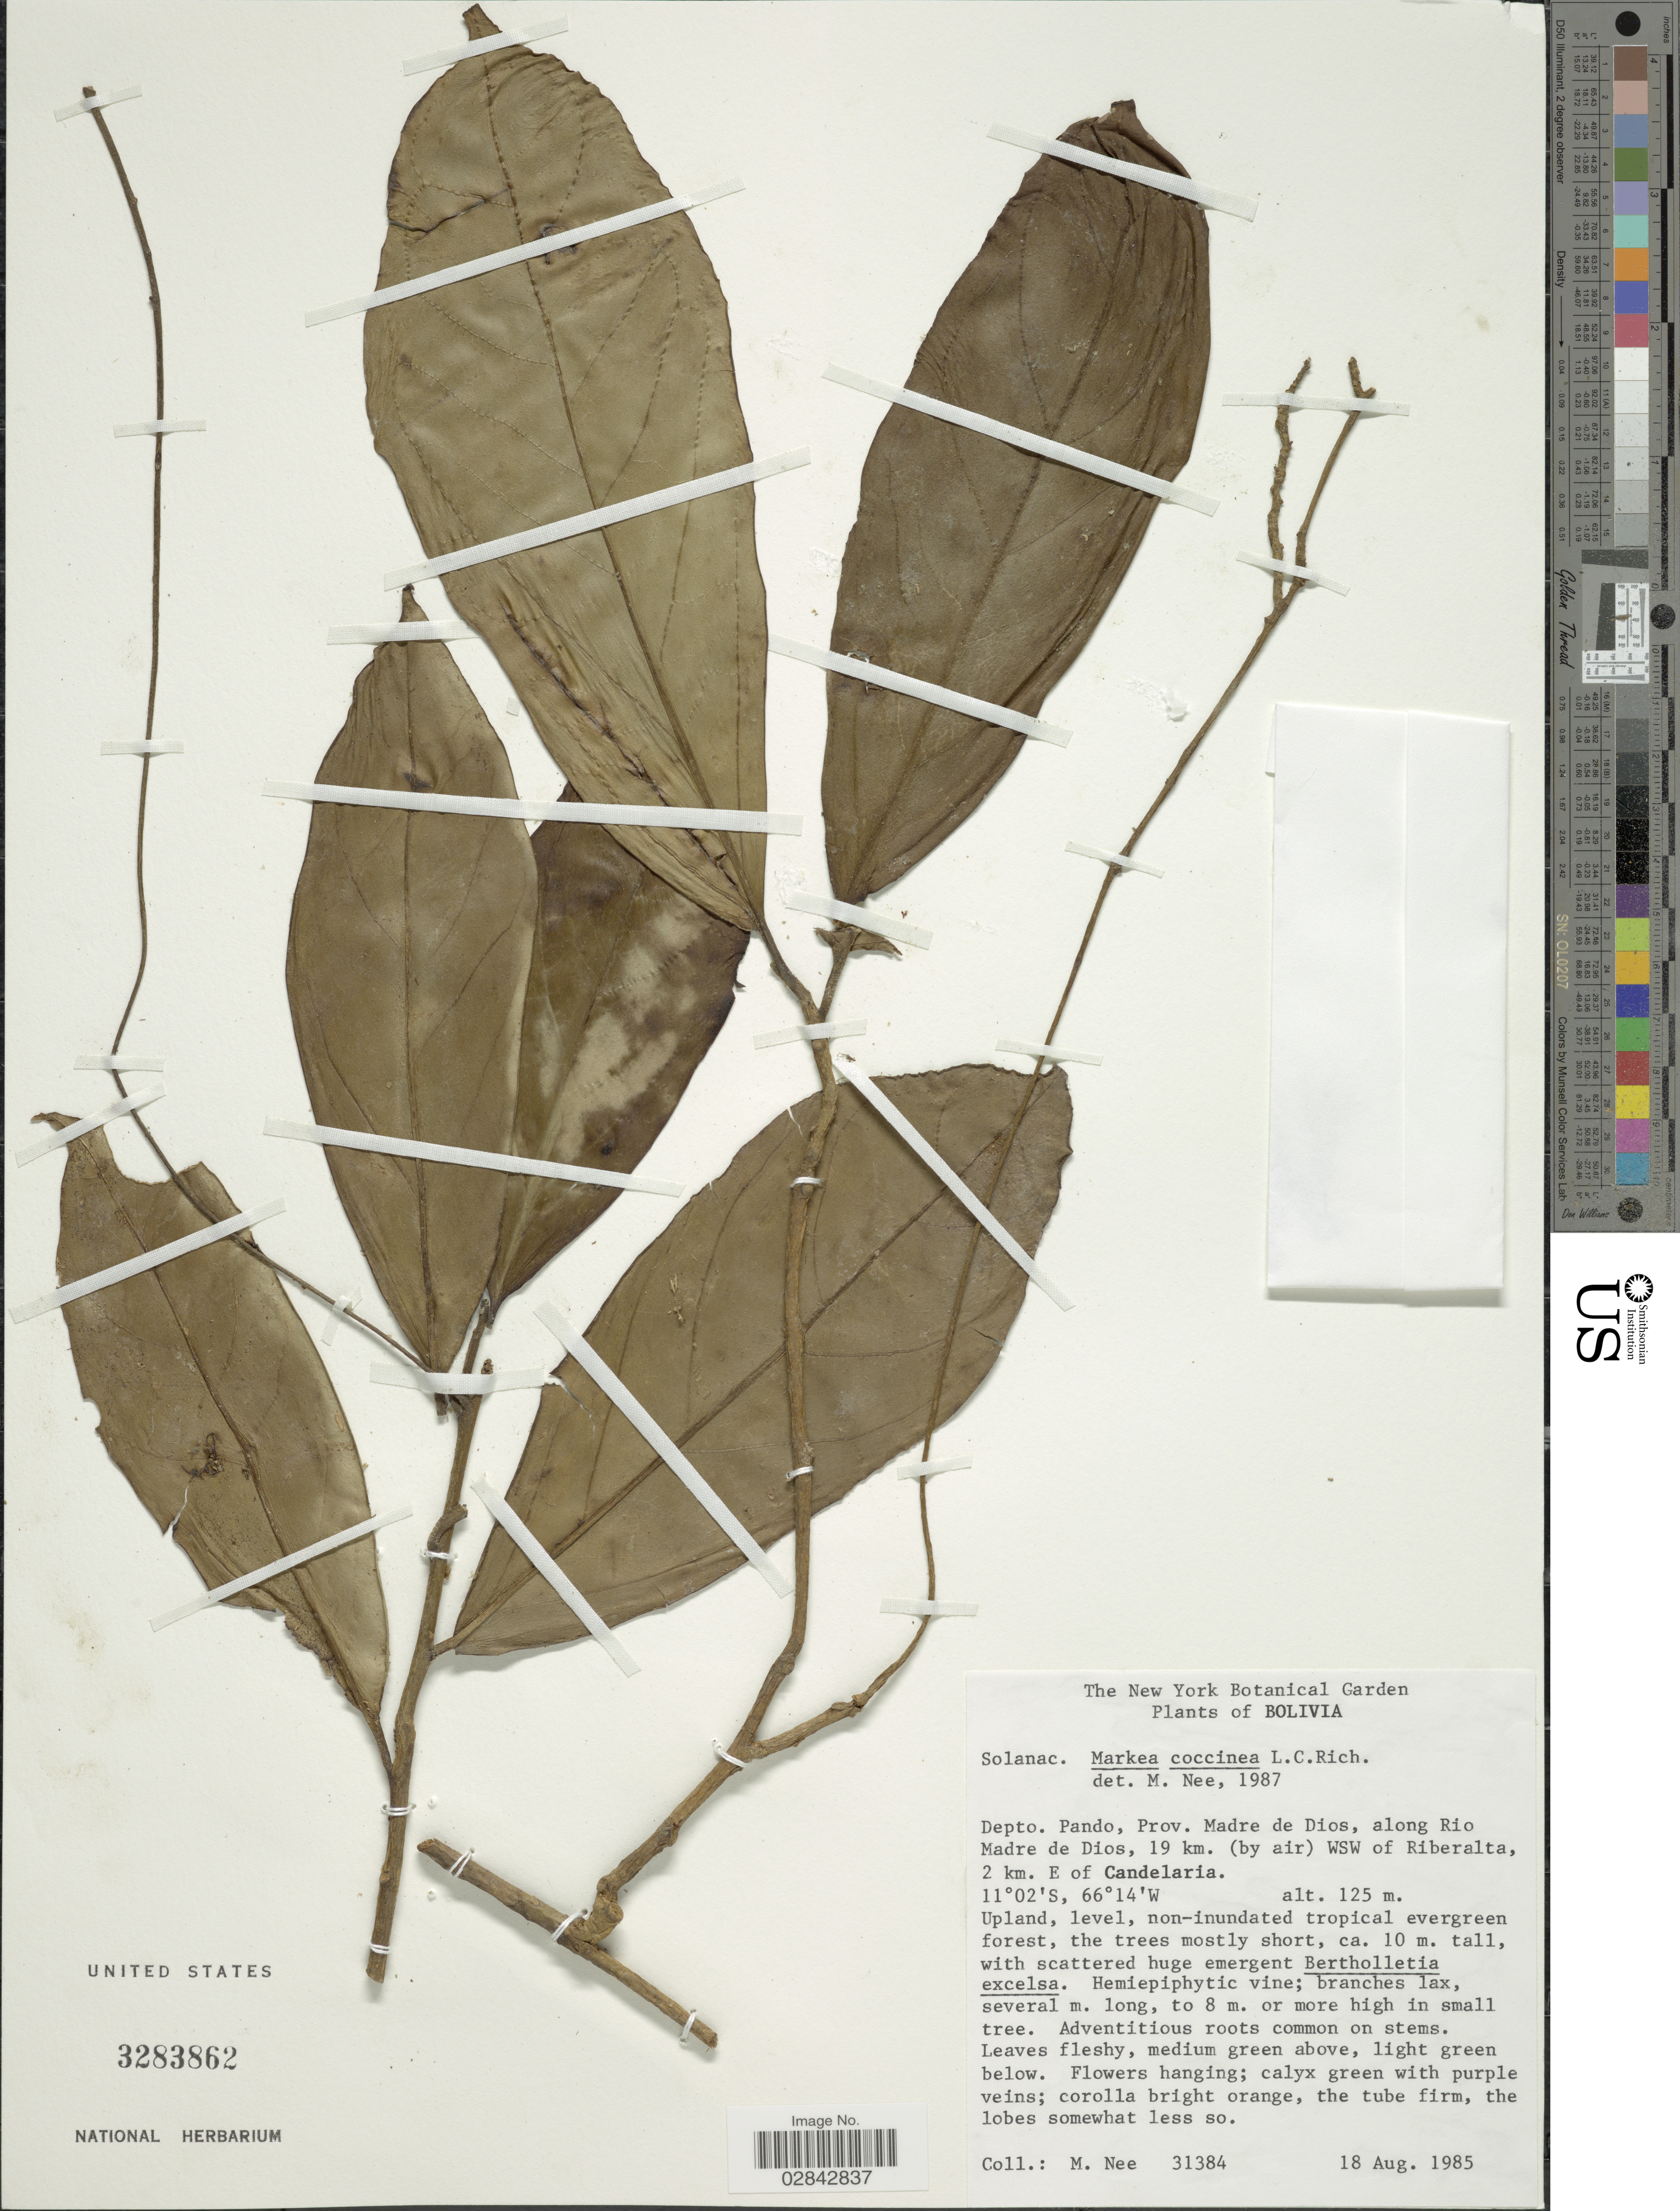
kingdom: Plantae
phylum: Tracheophyta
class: Magnoliopsida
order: Solanales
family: Solanaceae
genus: Markea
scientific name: Markea coccinea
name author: Rich.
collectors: M. Nee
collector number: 31384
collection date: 1985-08-18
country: Bolivia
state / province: Pando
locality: Depto. Pando, Prov. Madre de Dios, along Rio Madre de Dios, 19 km. (by air) WSW of Riberalta, 2 km. E of Candelaria.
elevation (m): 125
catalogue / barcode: US 3283862